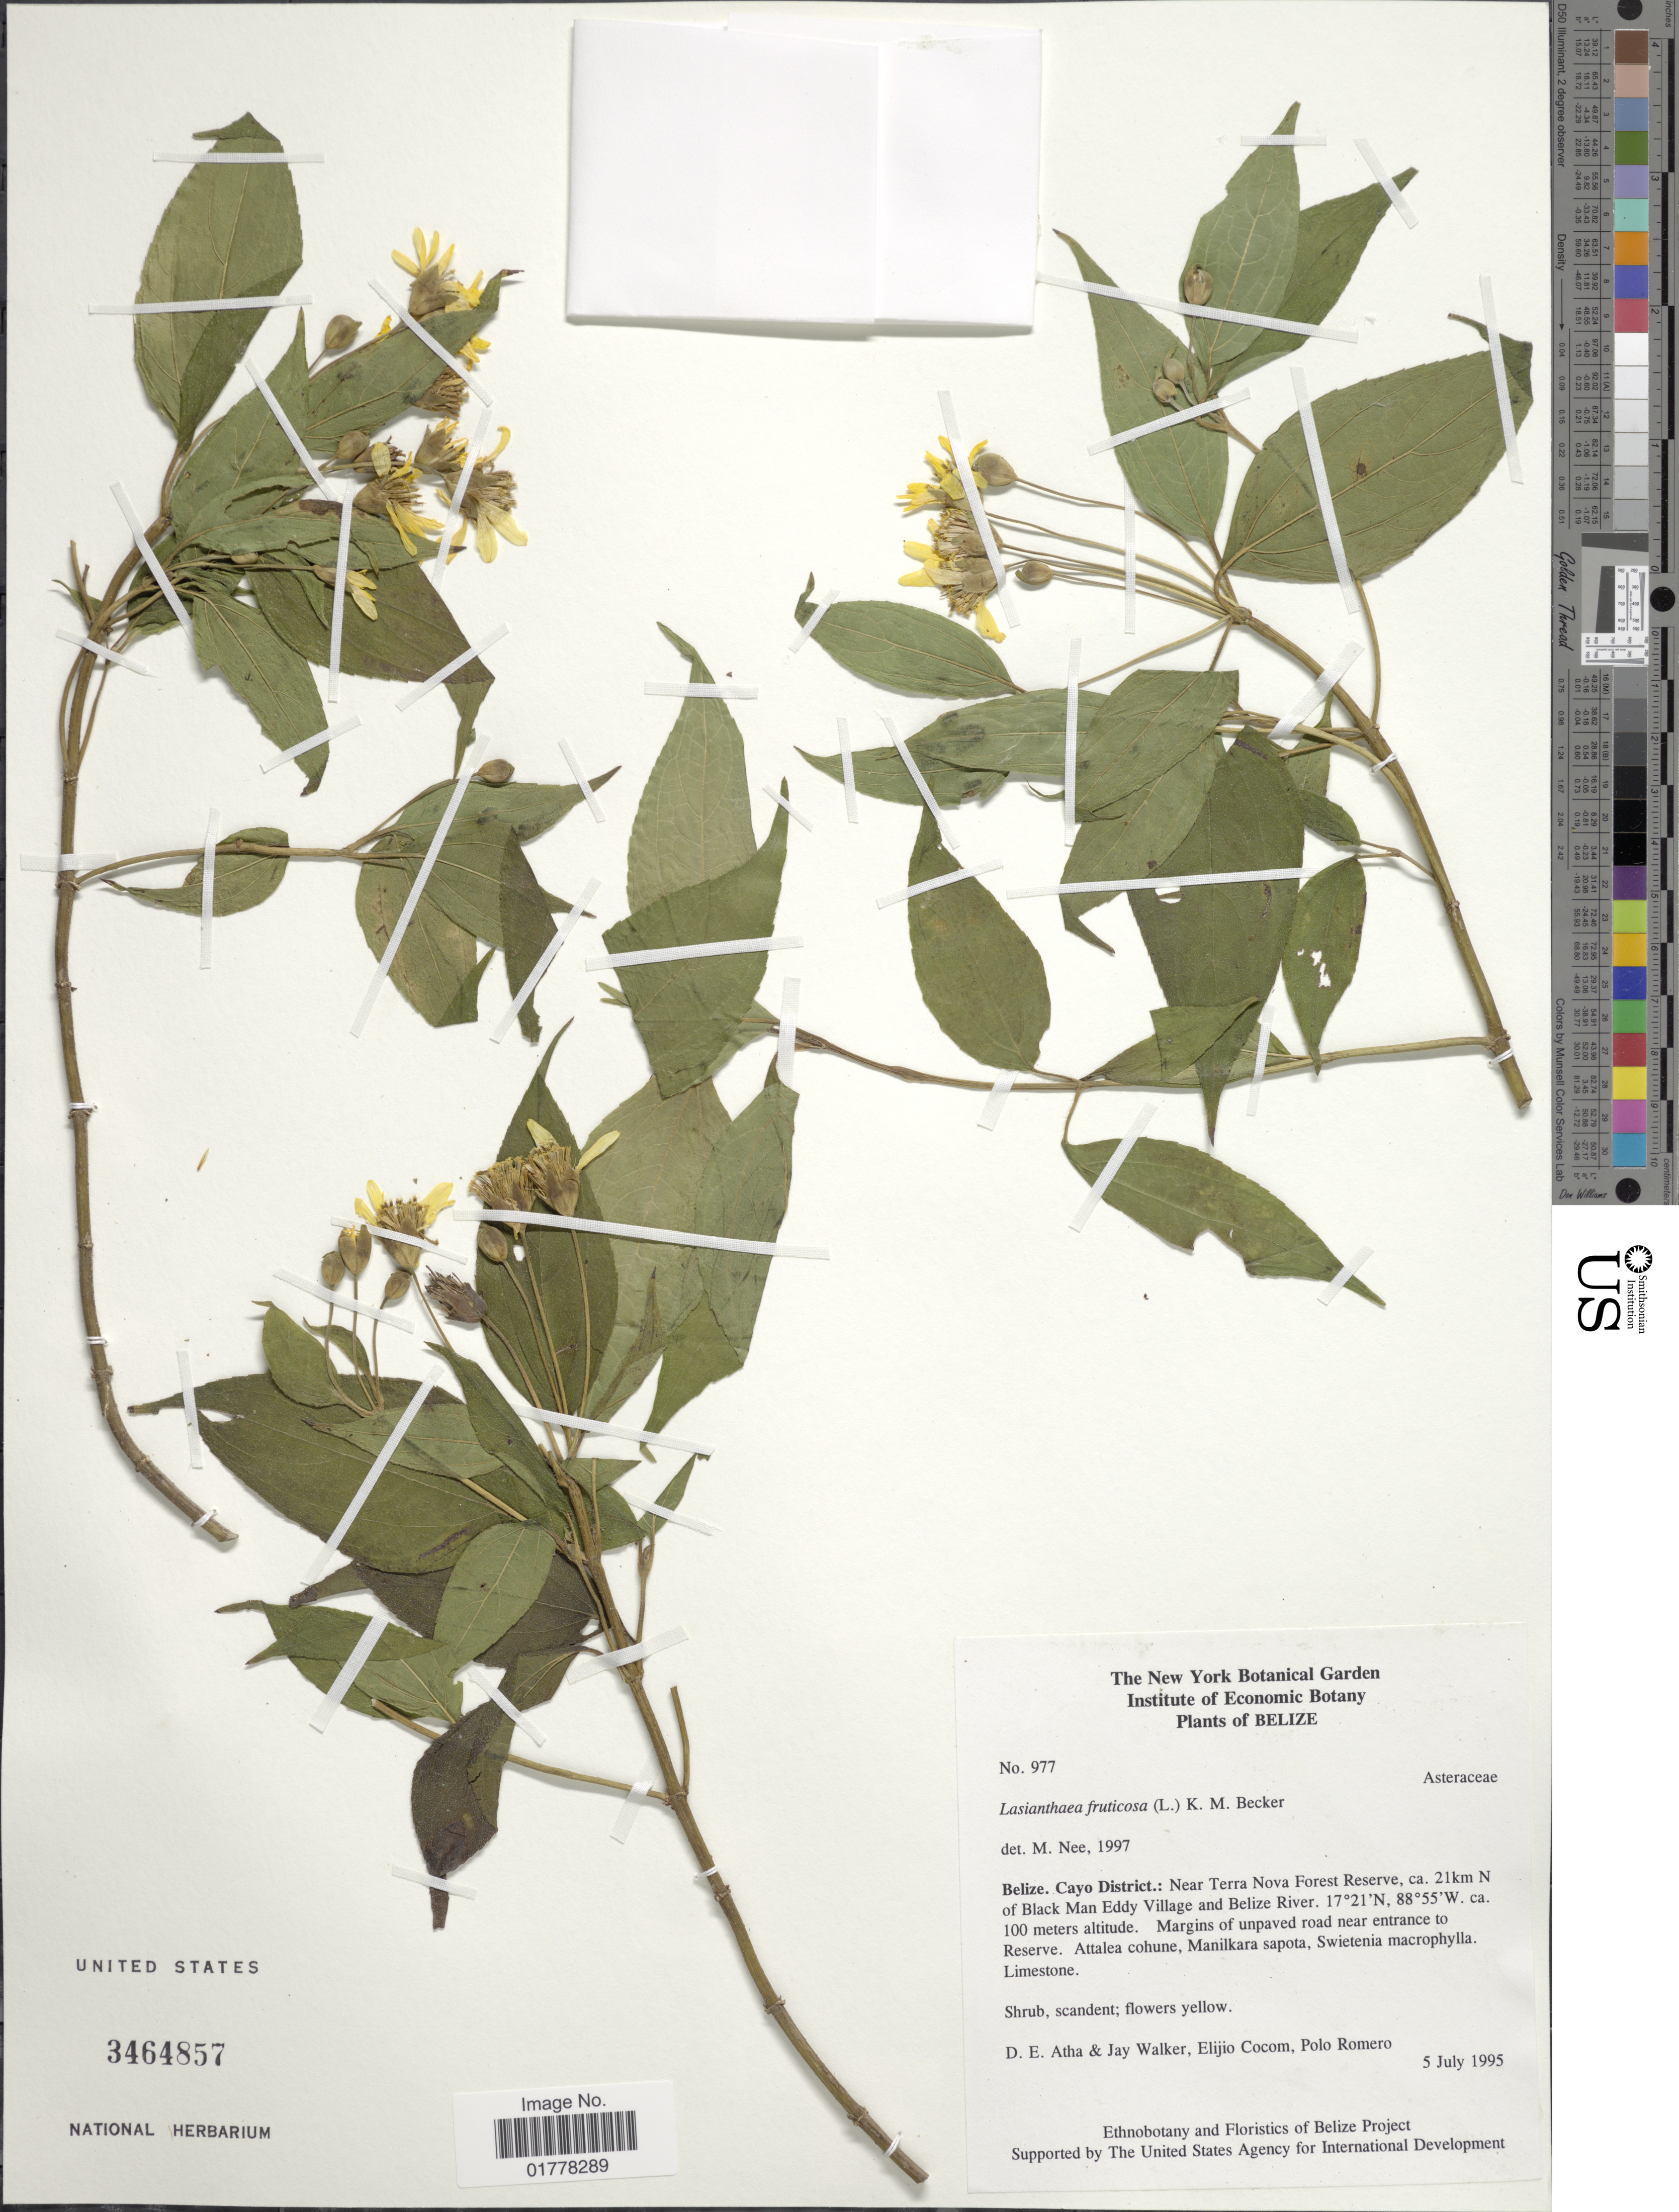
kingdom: Plantae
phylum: Tracheophyta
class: Magnoliopsida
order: Asterales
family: Asteraceae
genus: Lasianthaea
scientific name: Lasianthaea fruticosa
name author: (L.) K.M. Becker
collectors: D. Atha, J. Walker, E. Cocom & P. Romero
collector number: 977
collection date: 1995-07-05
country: Belize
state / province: Cayo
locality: Belize. Cayo District: Near Terra Nova Forest Reserve, ca. 21km N of Black Man Eddy Village and Belize River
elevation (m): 1000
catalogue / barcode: US 3464857